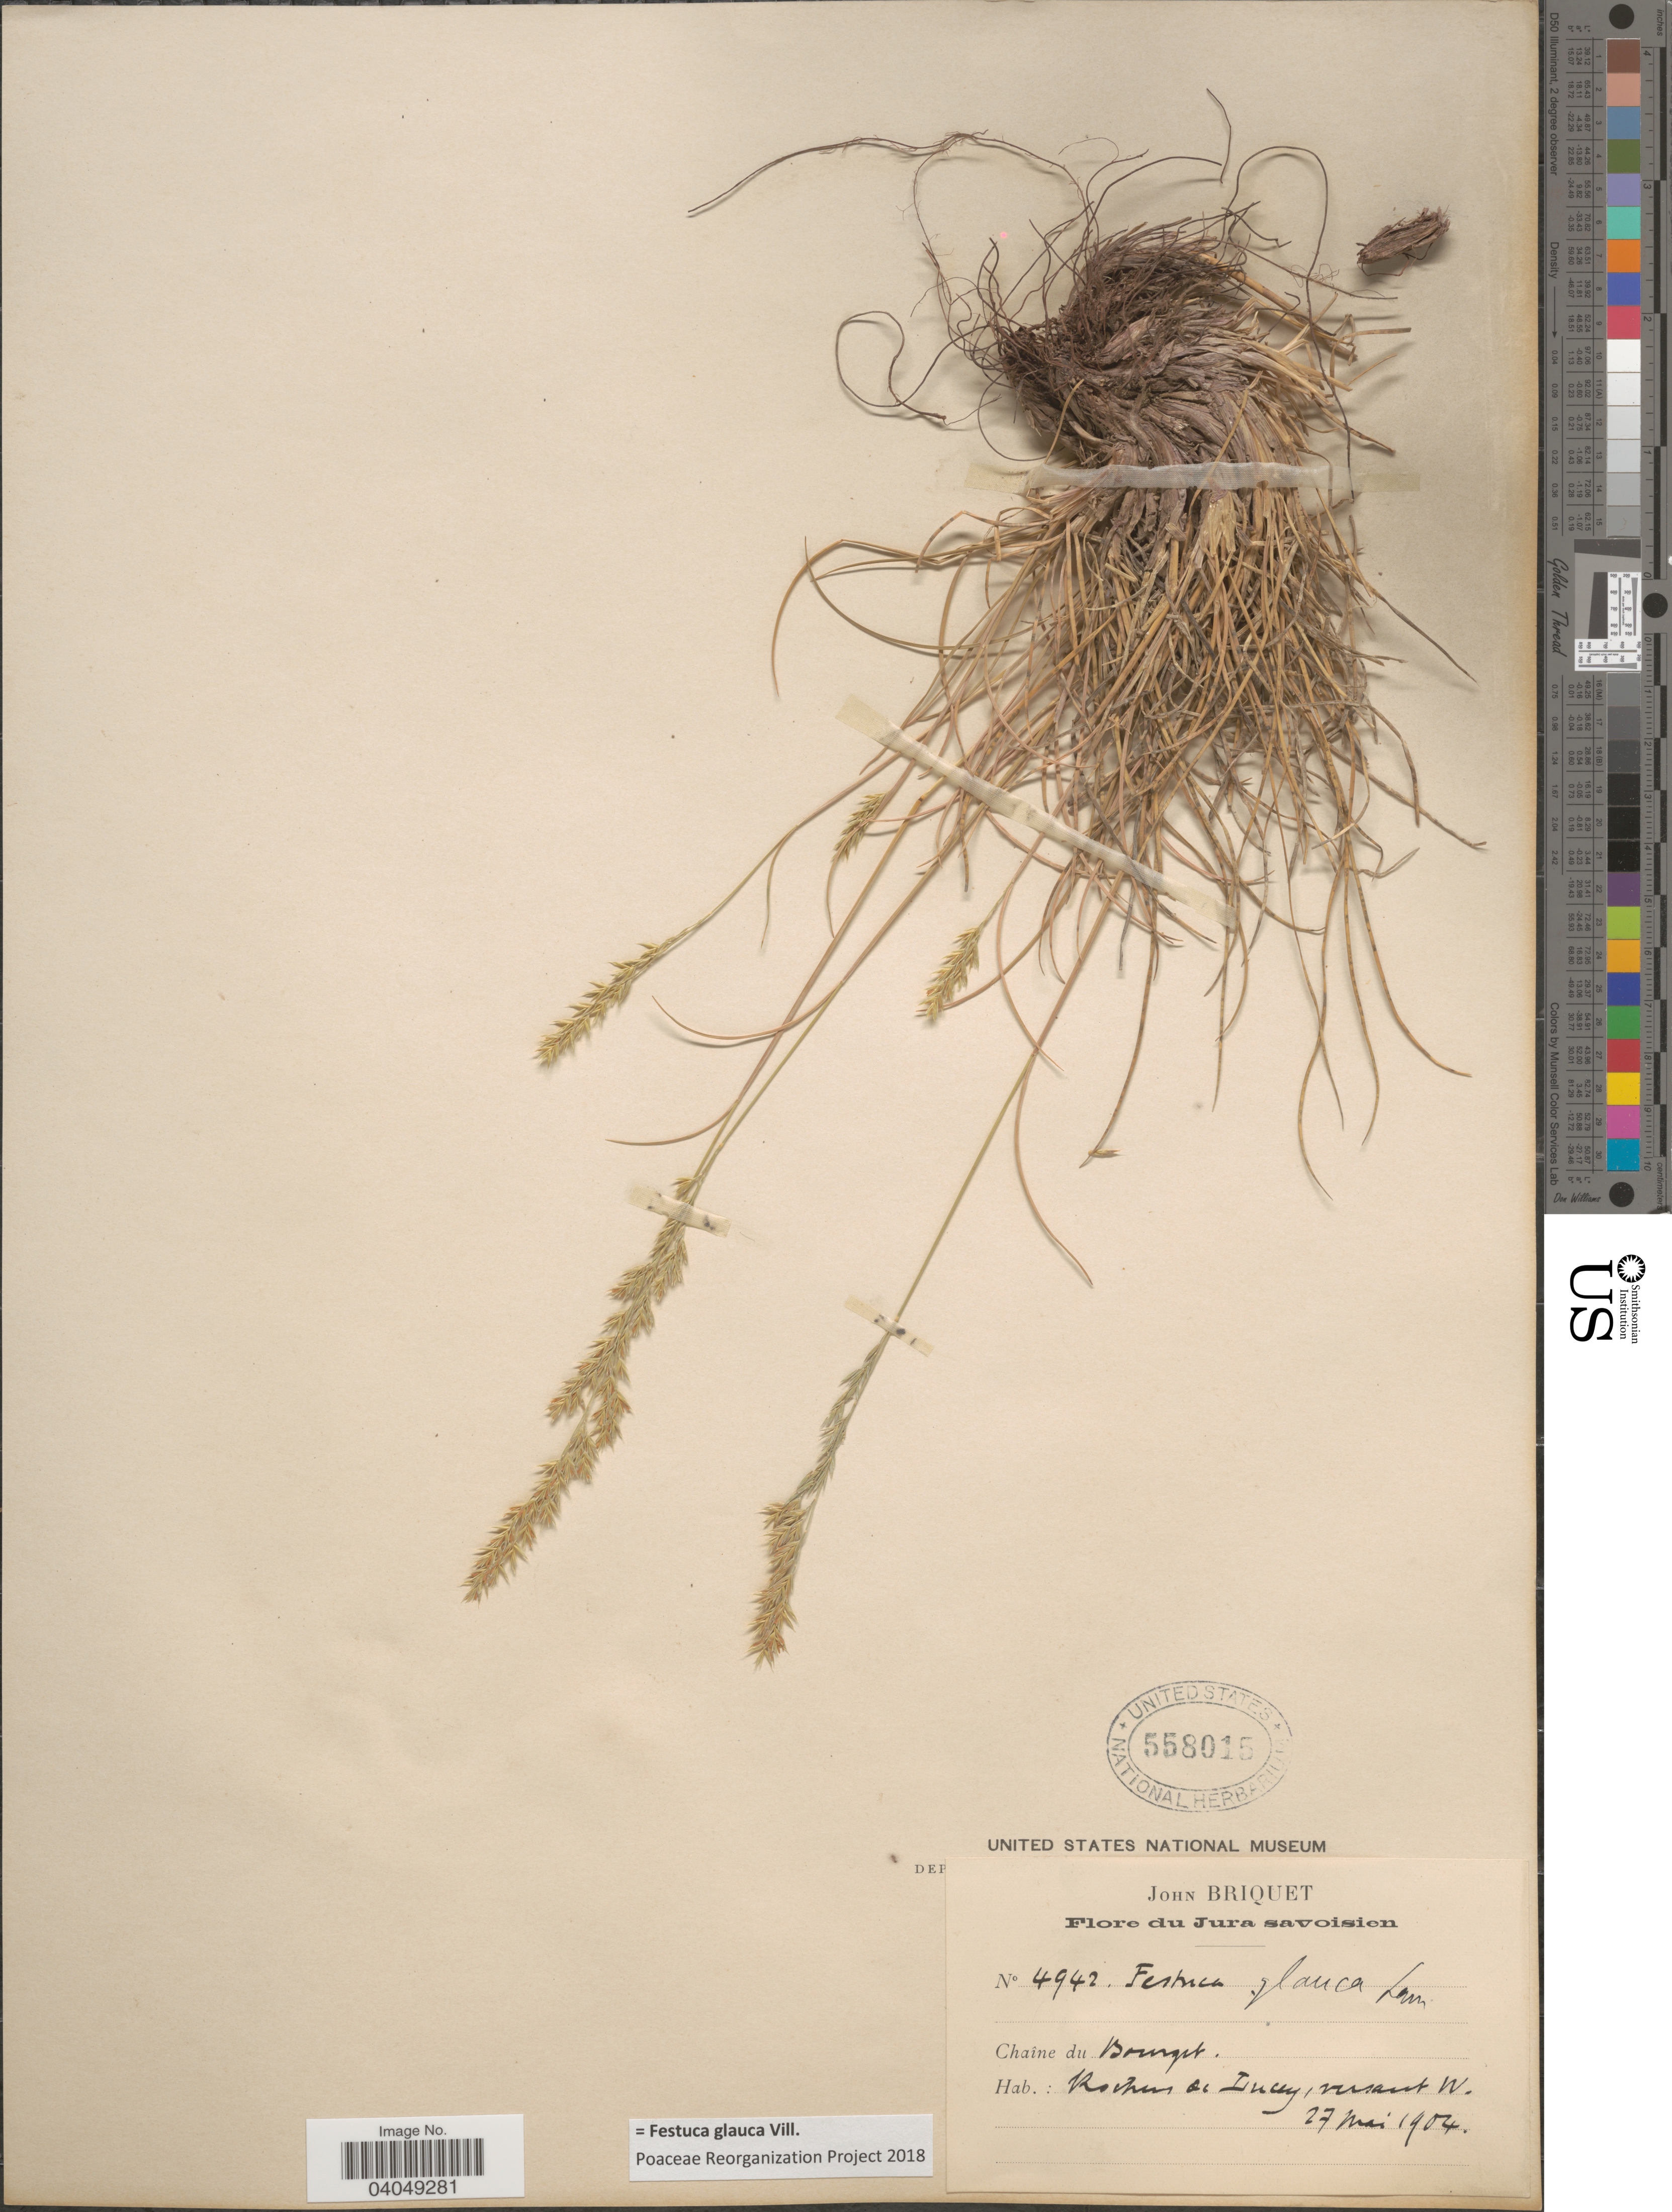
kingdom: Plantae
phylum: Tracheophyta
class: Liliopsida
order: Poales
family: Poaceae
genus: Festuca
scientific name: Festuca glauca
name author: Vill.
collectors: J. I. Briquet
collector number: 4942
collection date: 1904-05-27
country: France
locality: Jura savoisien. Chaîne de Bourget. Rochers de Lucay, versant W.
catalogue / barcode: US 558015